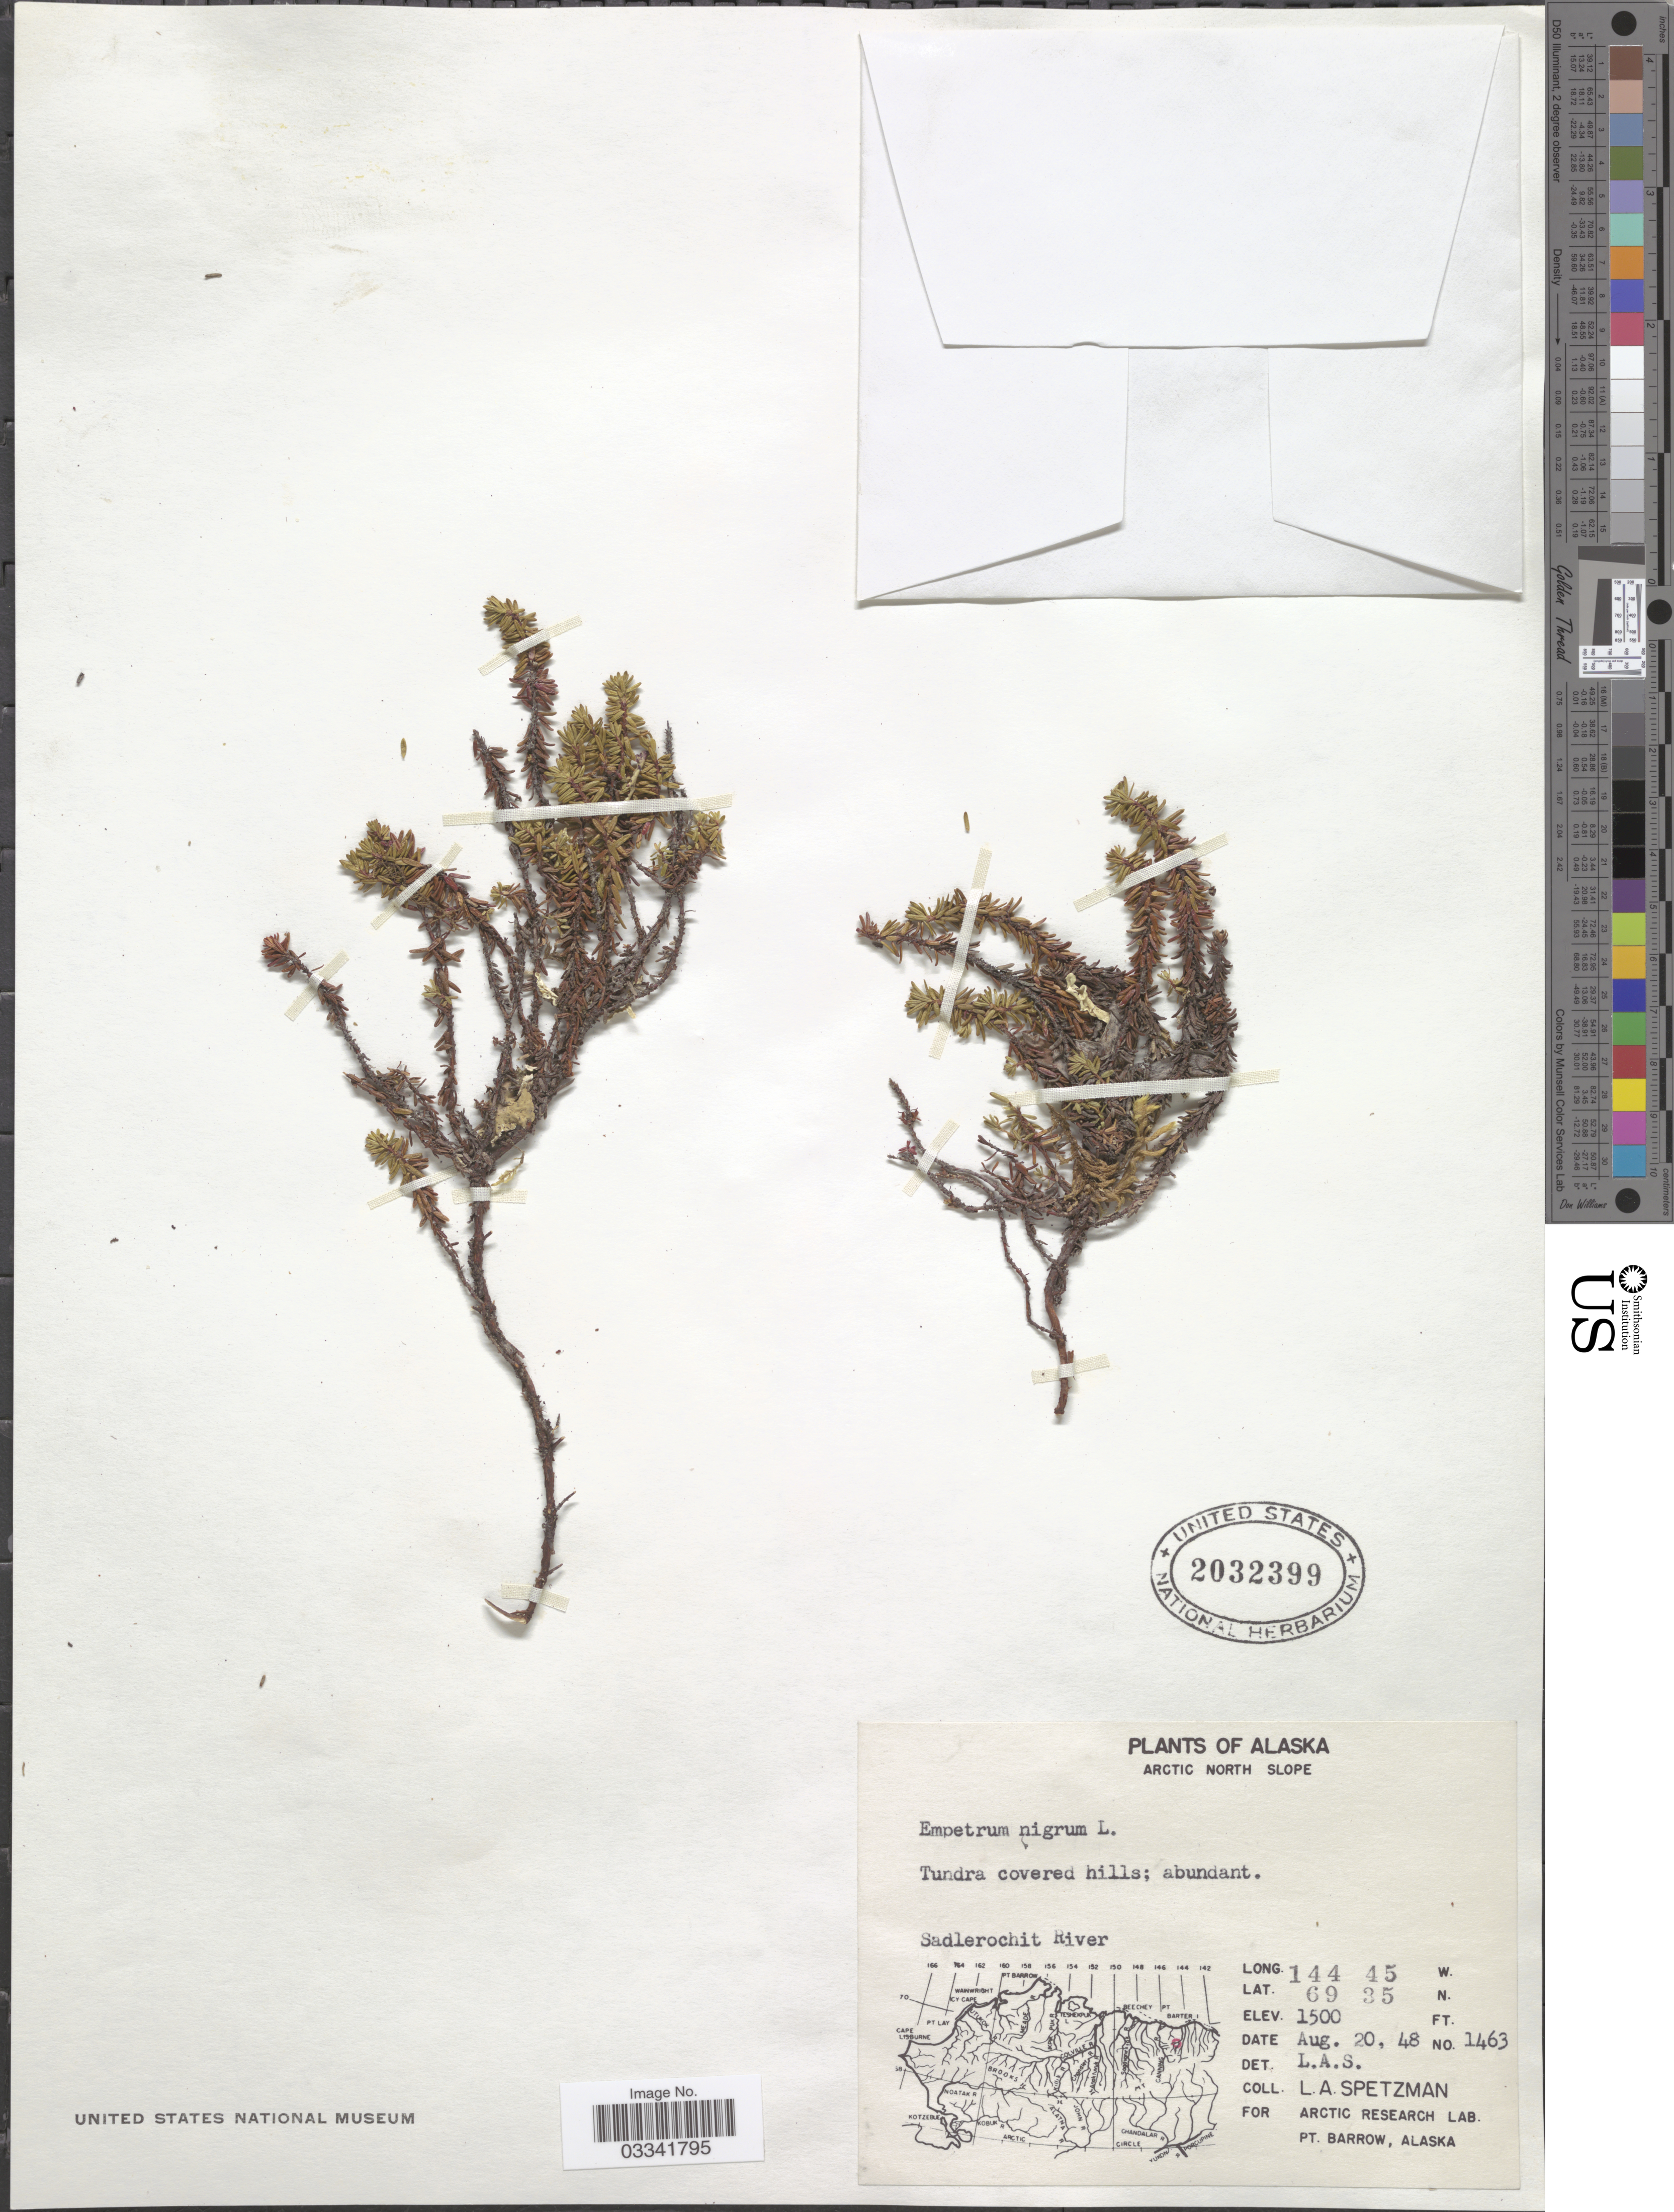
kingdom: Plantae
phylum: Tracheophyta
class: Magnoliopsida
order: Ericales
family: Ericaceae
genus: Empetrum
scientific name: Empetrum nigrum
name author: L.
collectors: L. Spetzman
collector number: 1463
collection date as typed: Transcribed d/m/y: 20/8/48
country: United States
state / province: Alaska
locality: Arctic North Slope. Sadlerochit River.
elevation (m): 457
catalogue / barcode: US 2032399